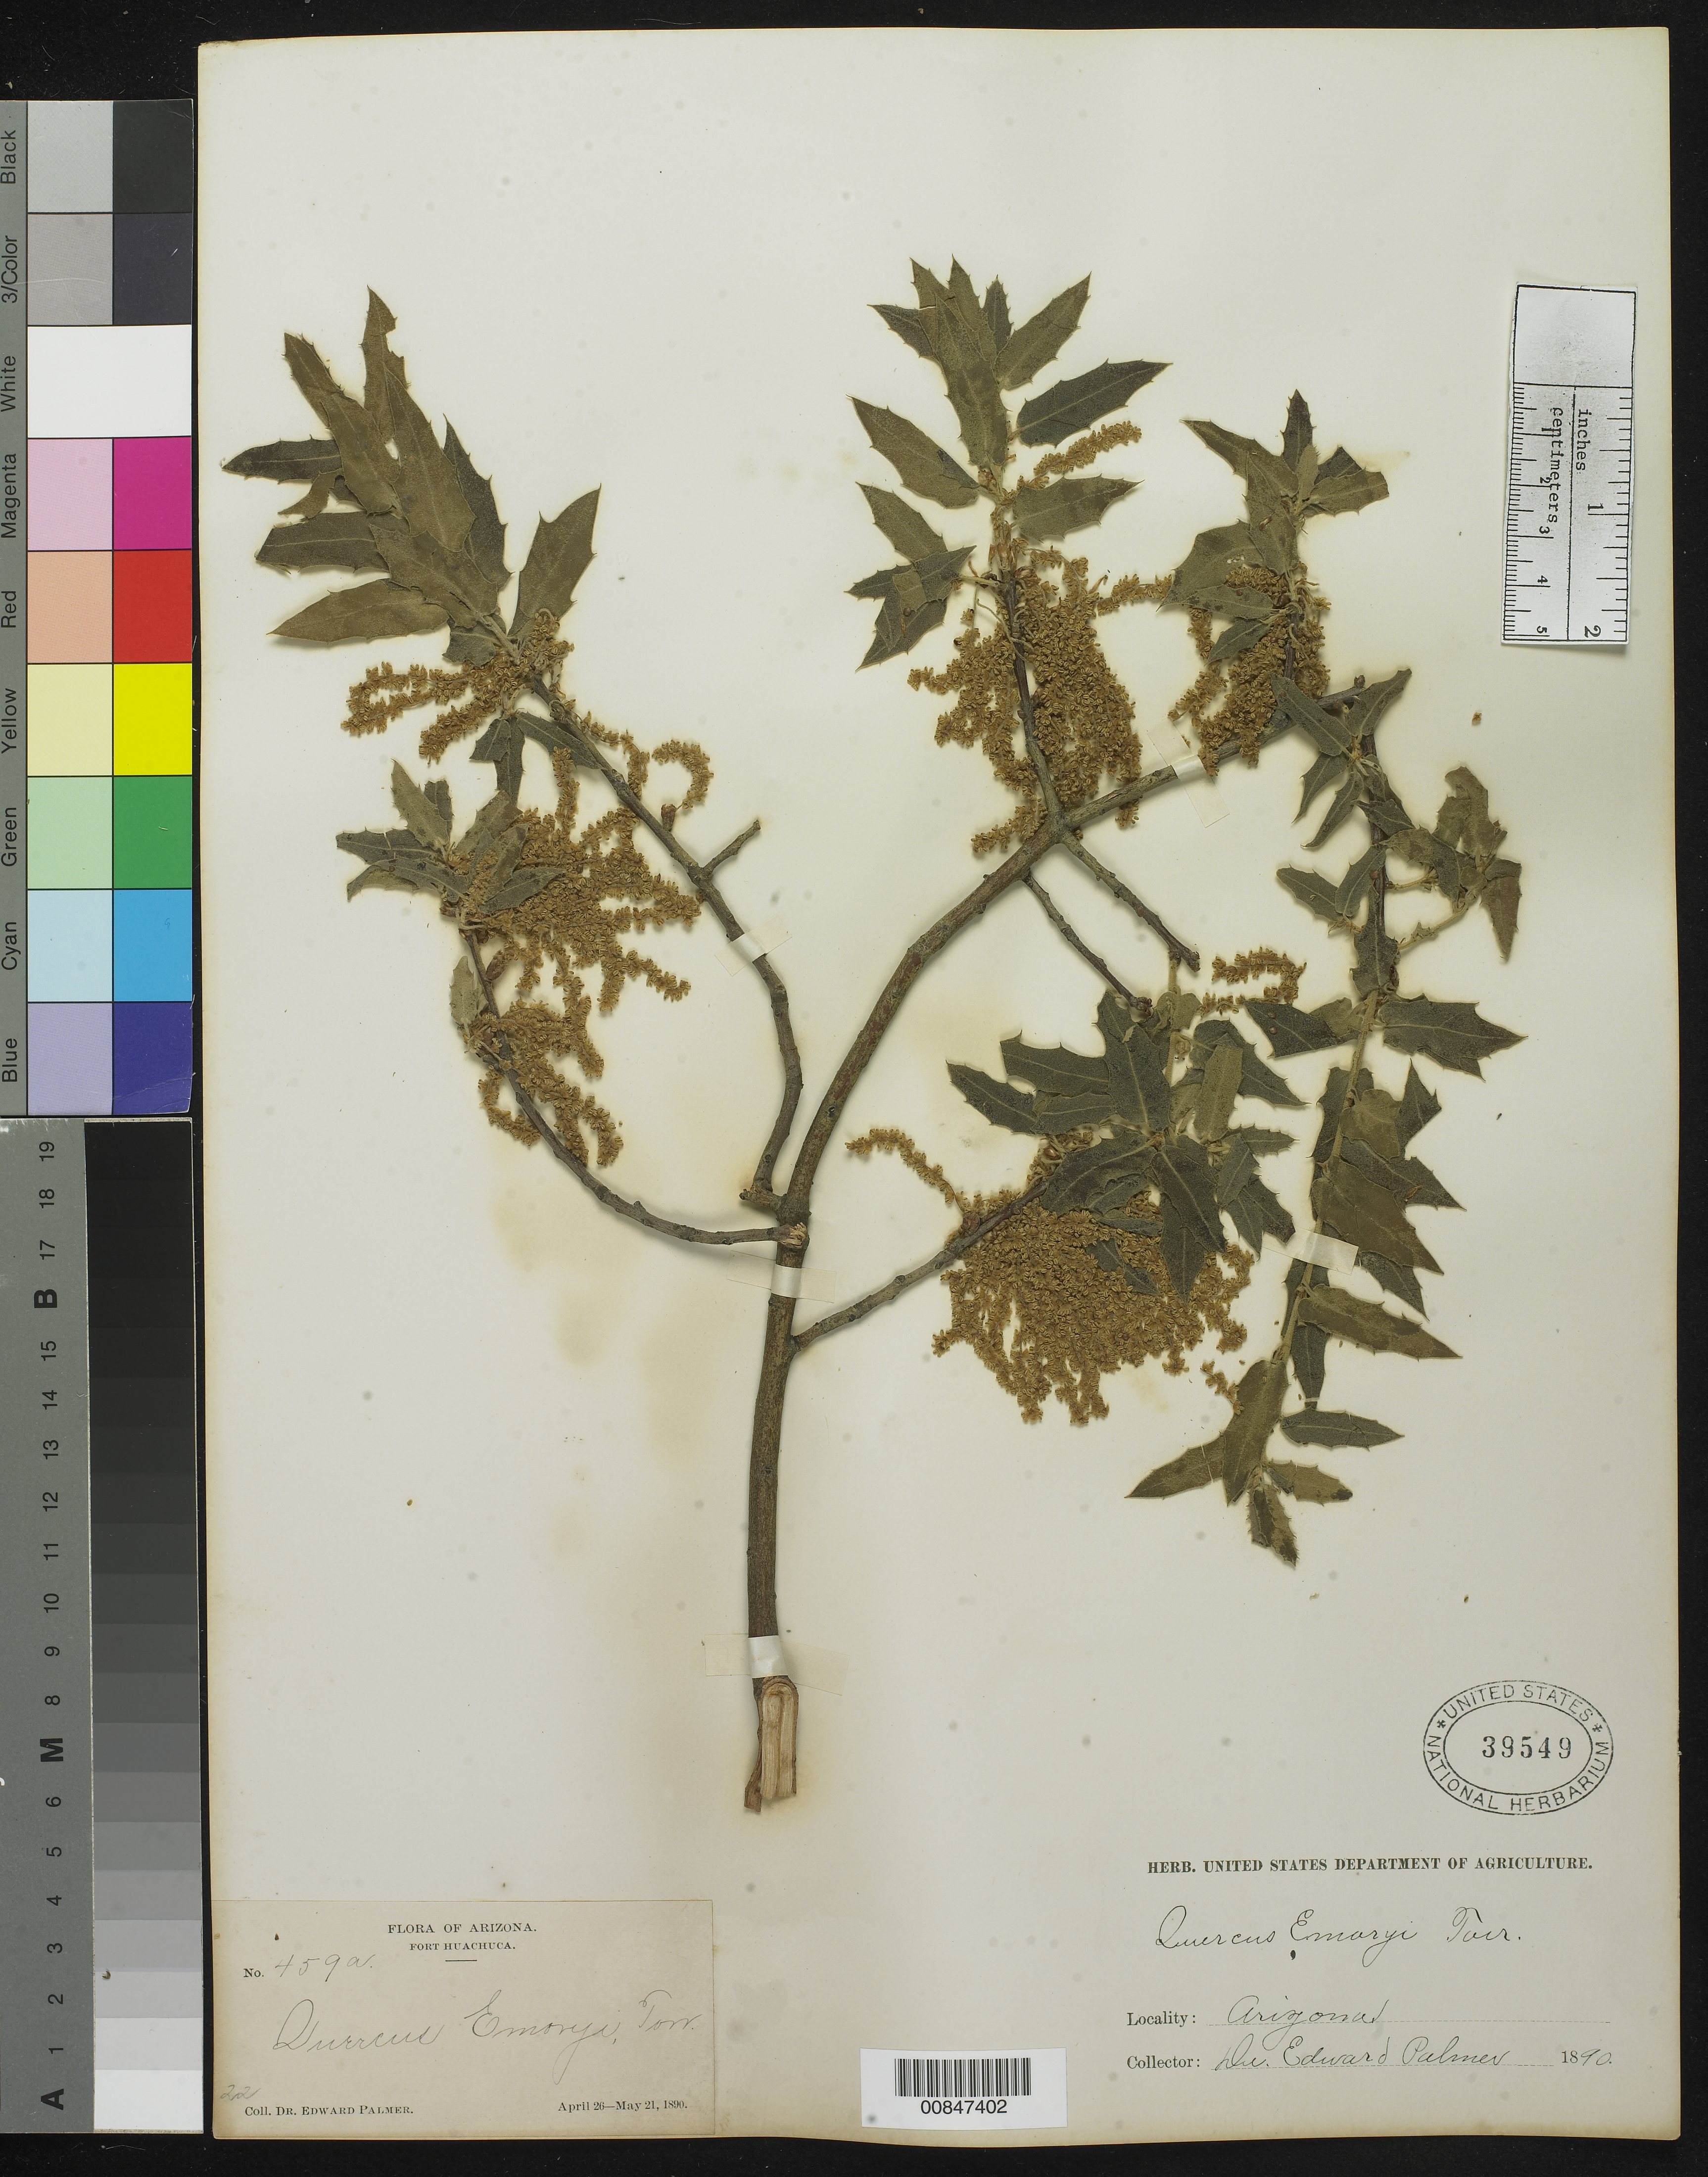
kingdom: Plantae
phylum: Tracheophyta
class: Magnoliopsida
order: Fagales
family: Fagaceae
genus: Quercus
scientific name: Quercus emoryi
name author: Torr. in Emory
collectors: E. Palmer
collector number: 459a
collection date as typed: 26 Apr 1890 to 21 May 1890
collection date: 1890-04-26/1890-05-21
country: United States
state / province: Arizona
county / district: Cochise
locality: Fort Huachuca.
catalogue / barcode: US 39549